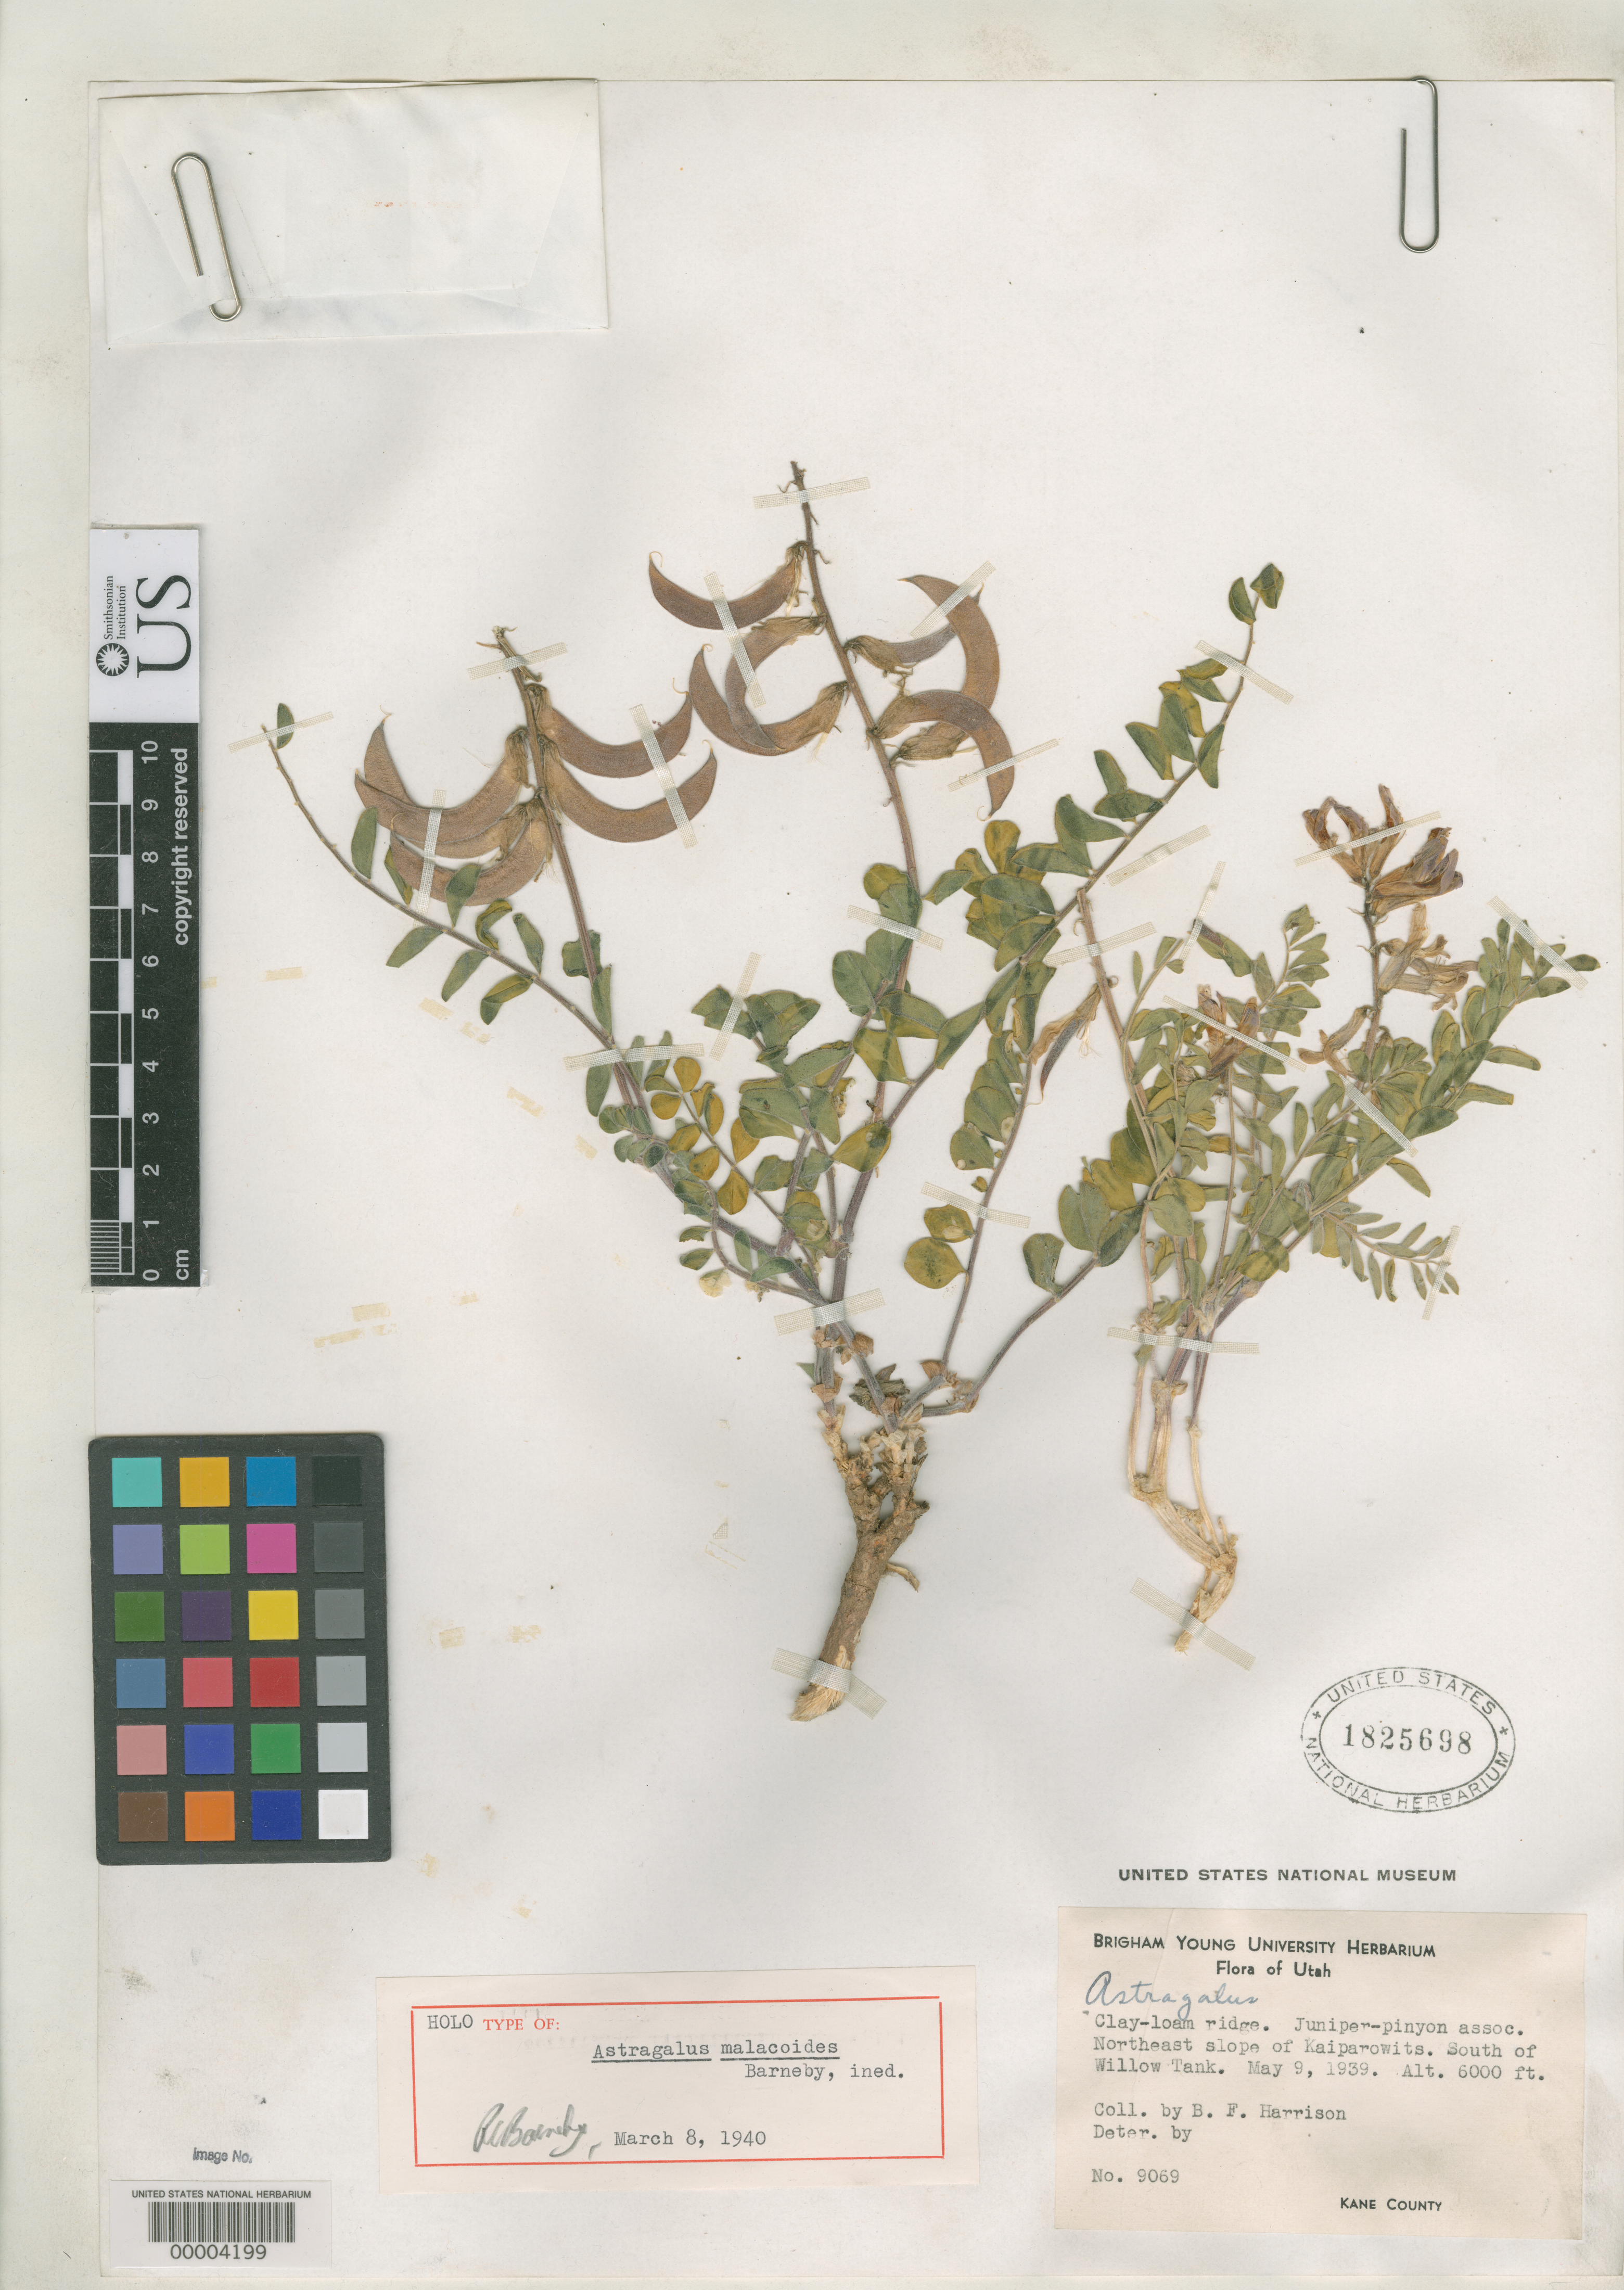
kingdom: Plantae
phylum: Tracheophyta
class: Magnoliopsida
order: Fabales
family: Fabaceae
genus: Astragalus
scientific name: Astragalus malacoides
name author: Barneby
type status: Holotype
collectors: B. F. Harrison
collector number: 9069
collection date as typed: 09 May 1939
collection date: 1939-05-09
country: United States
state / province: Utah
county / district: Kane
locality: Kaiparowits Plateau, Willow Tank.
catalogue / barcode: US 1825698